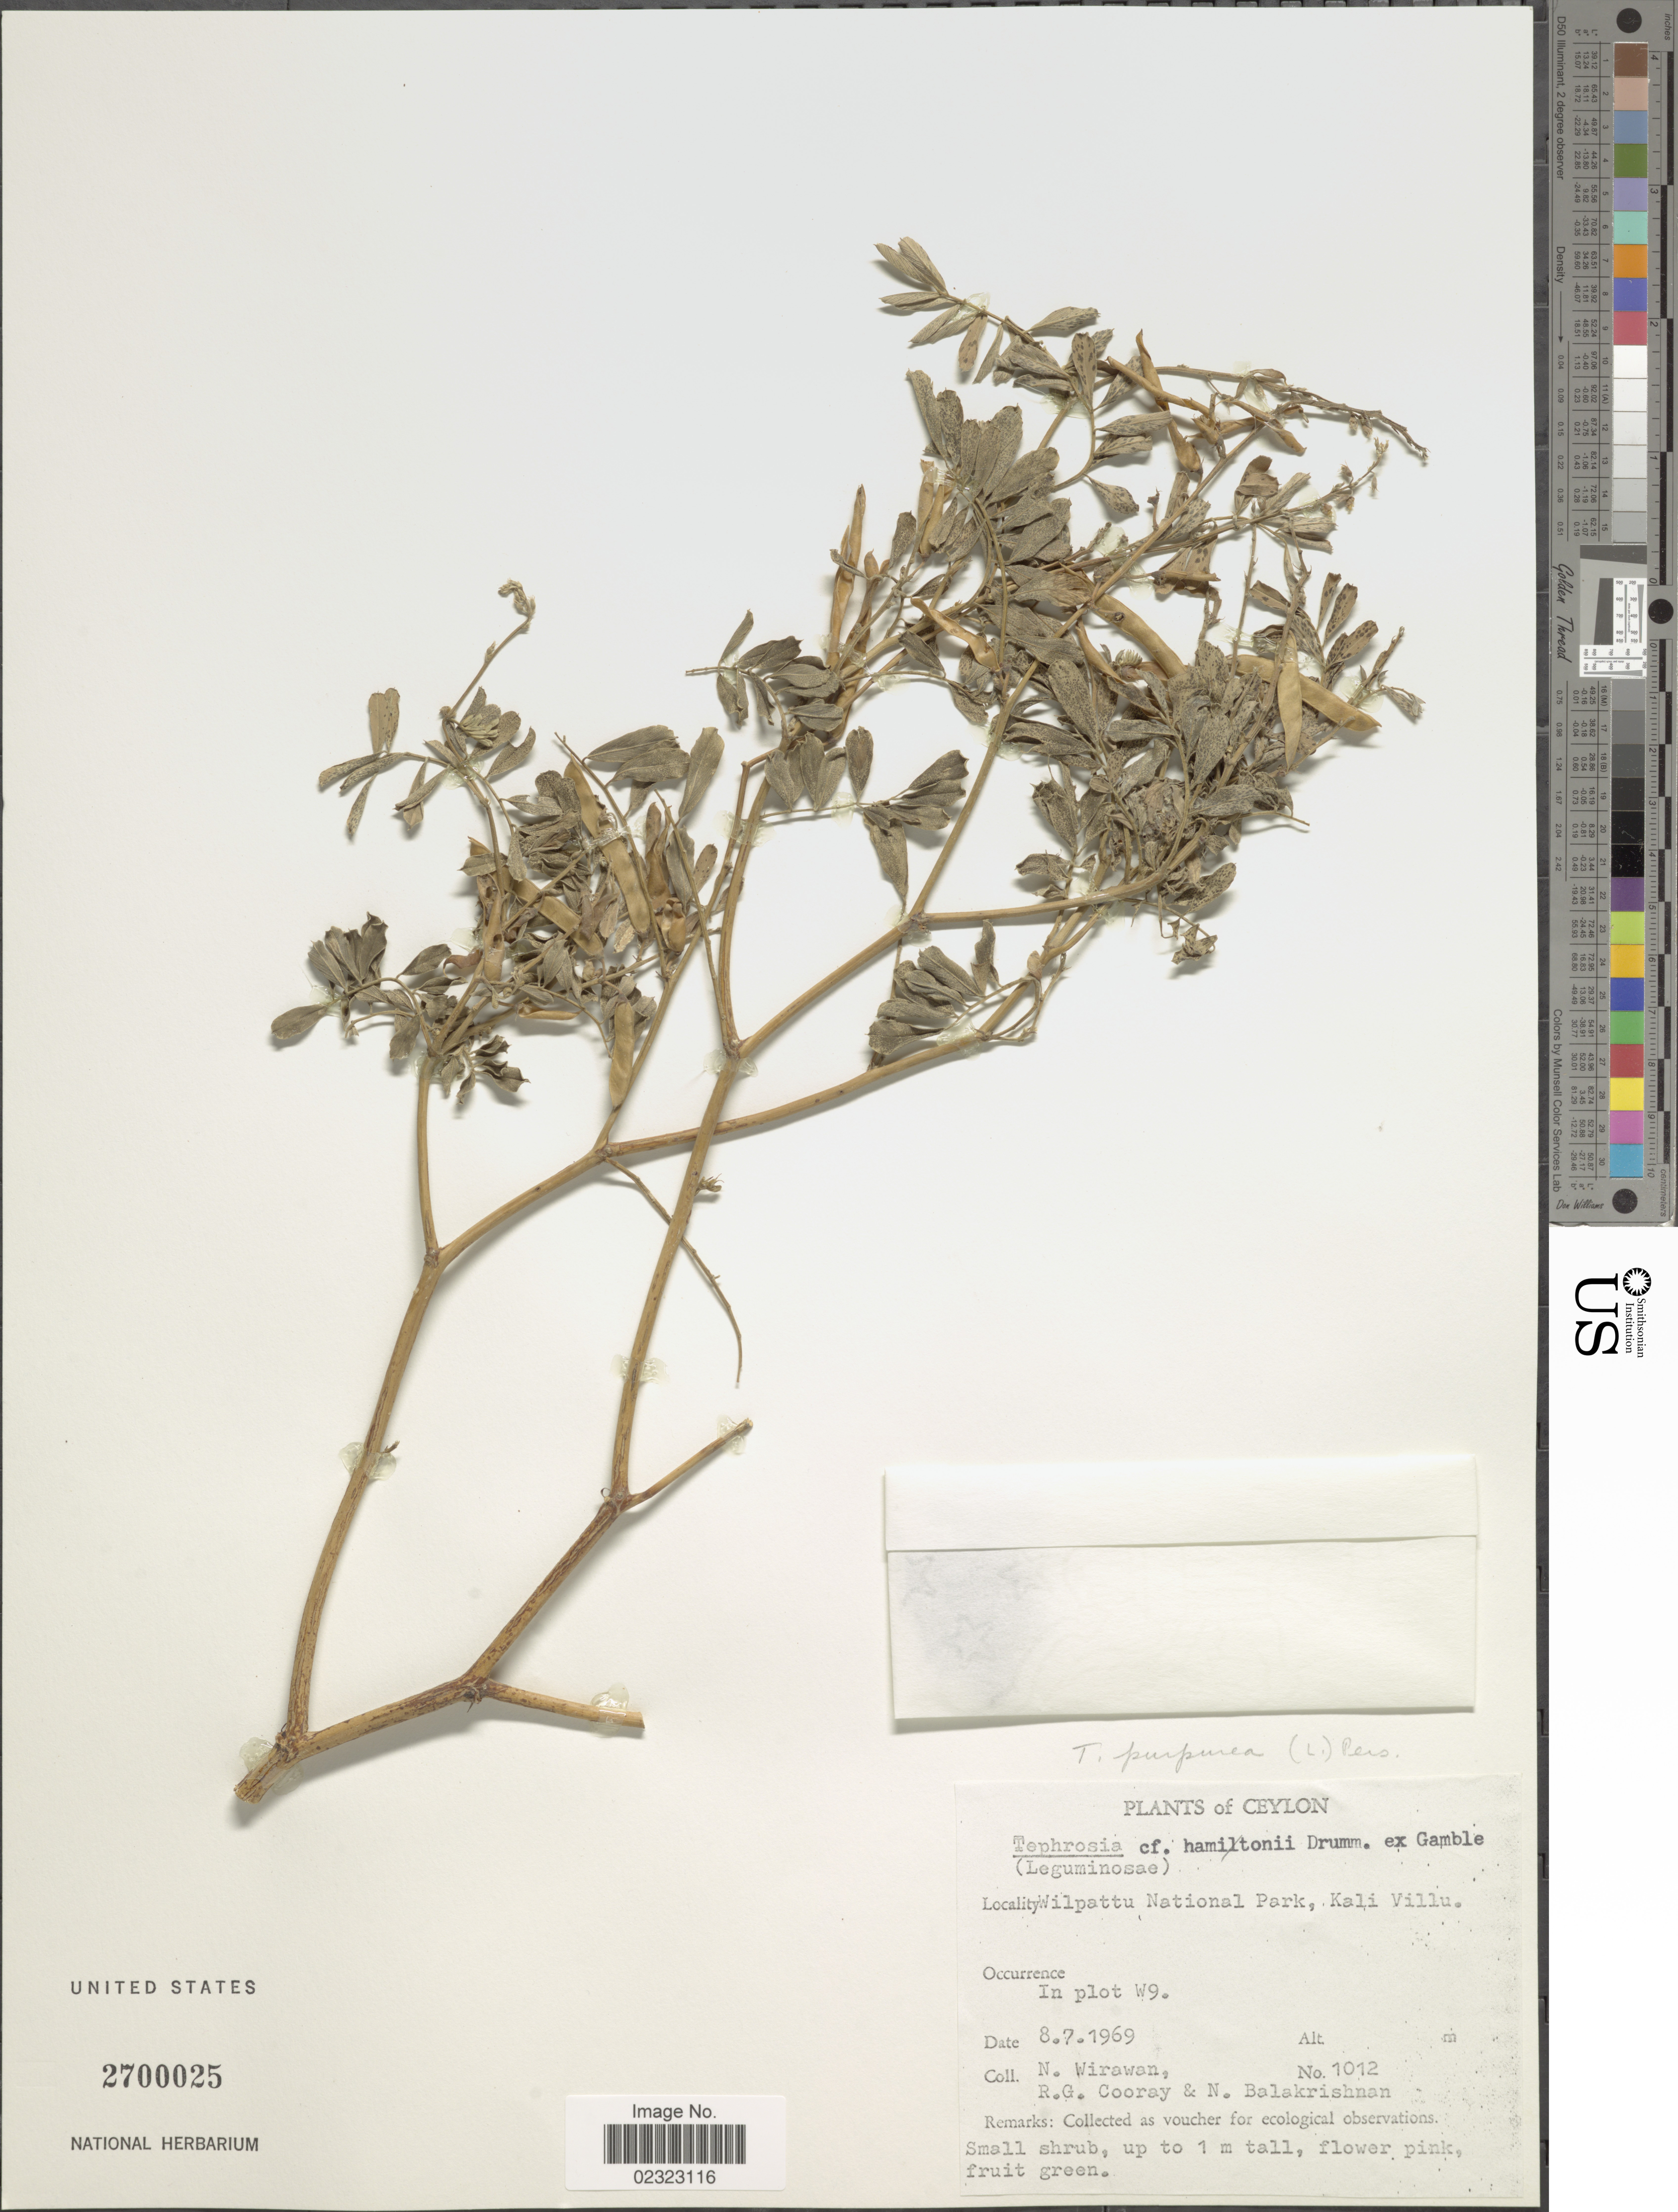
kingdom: Plantae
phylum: Tracheophyta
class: Magnoliopsida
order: Fabales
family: Fabaceae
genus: Tephrosia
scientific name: Tephrosia purpurea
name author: (L.) Pers.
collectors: N. Wirawan, R. Cooray & N. Balakrishnan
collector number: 1012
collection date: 1969-07-08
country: Sri Lanka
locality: Ceylon. Wilpattu National Park, Kali Villu. In plot W9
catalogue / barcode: US 2700025